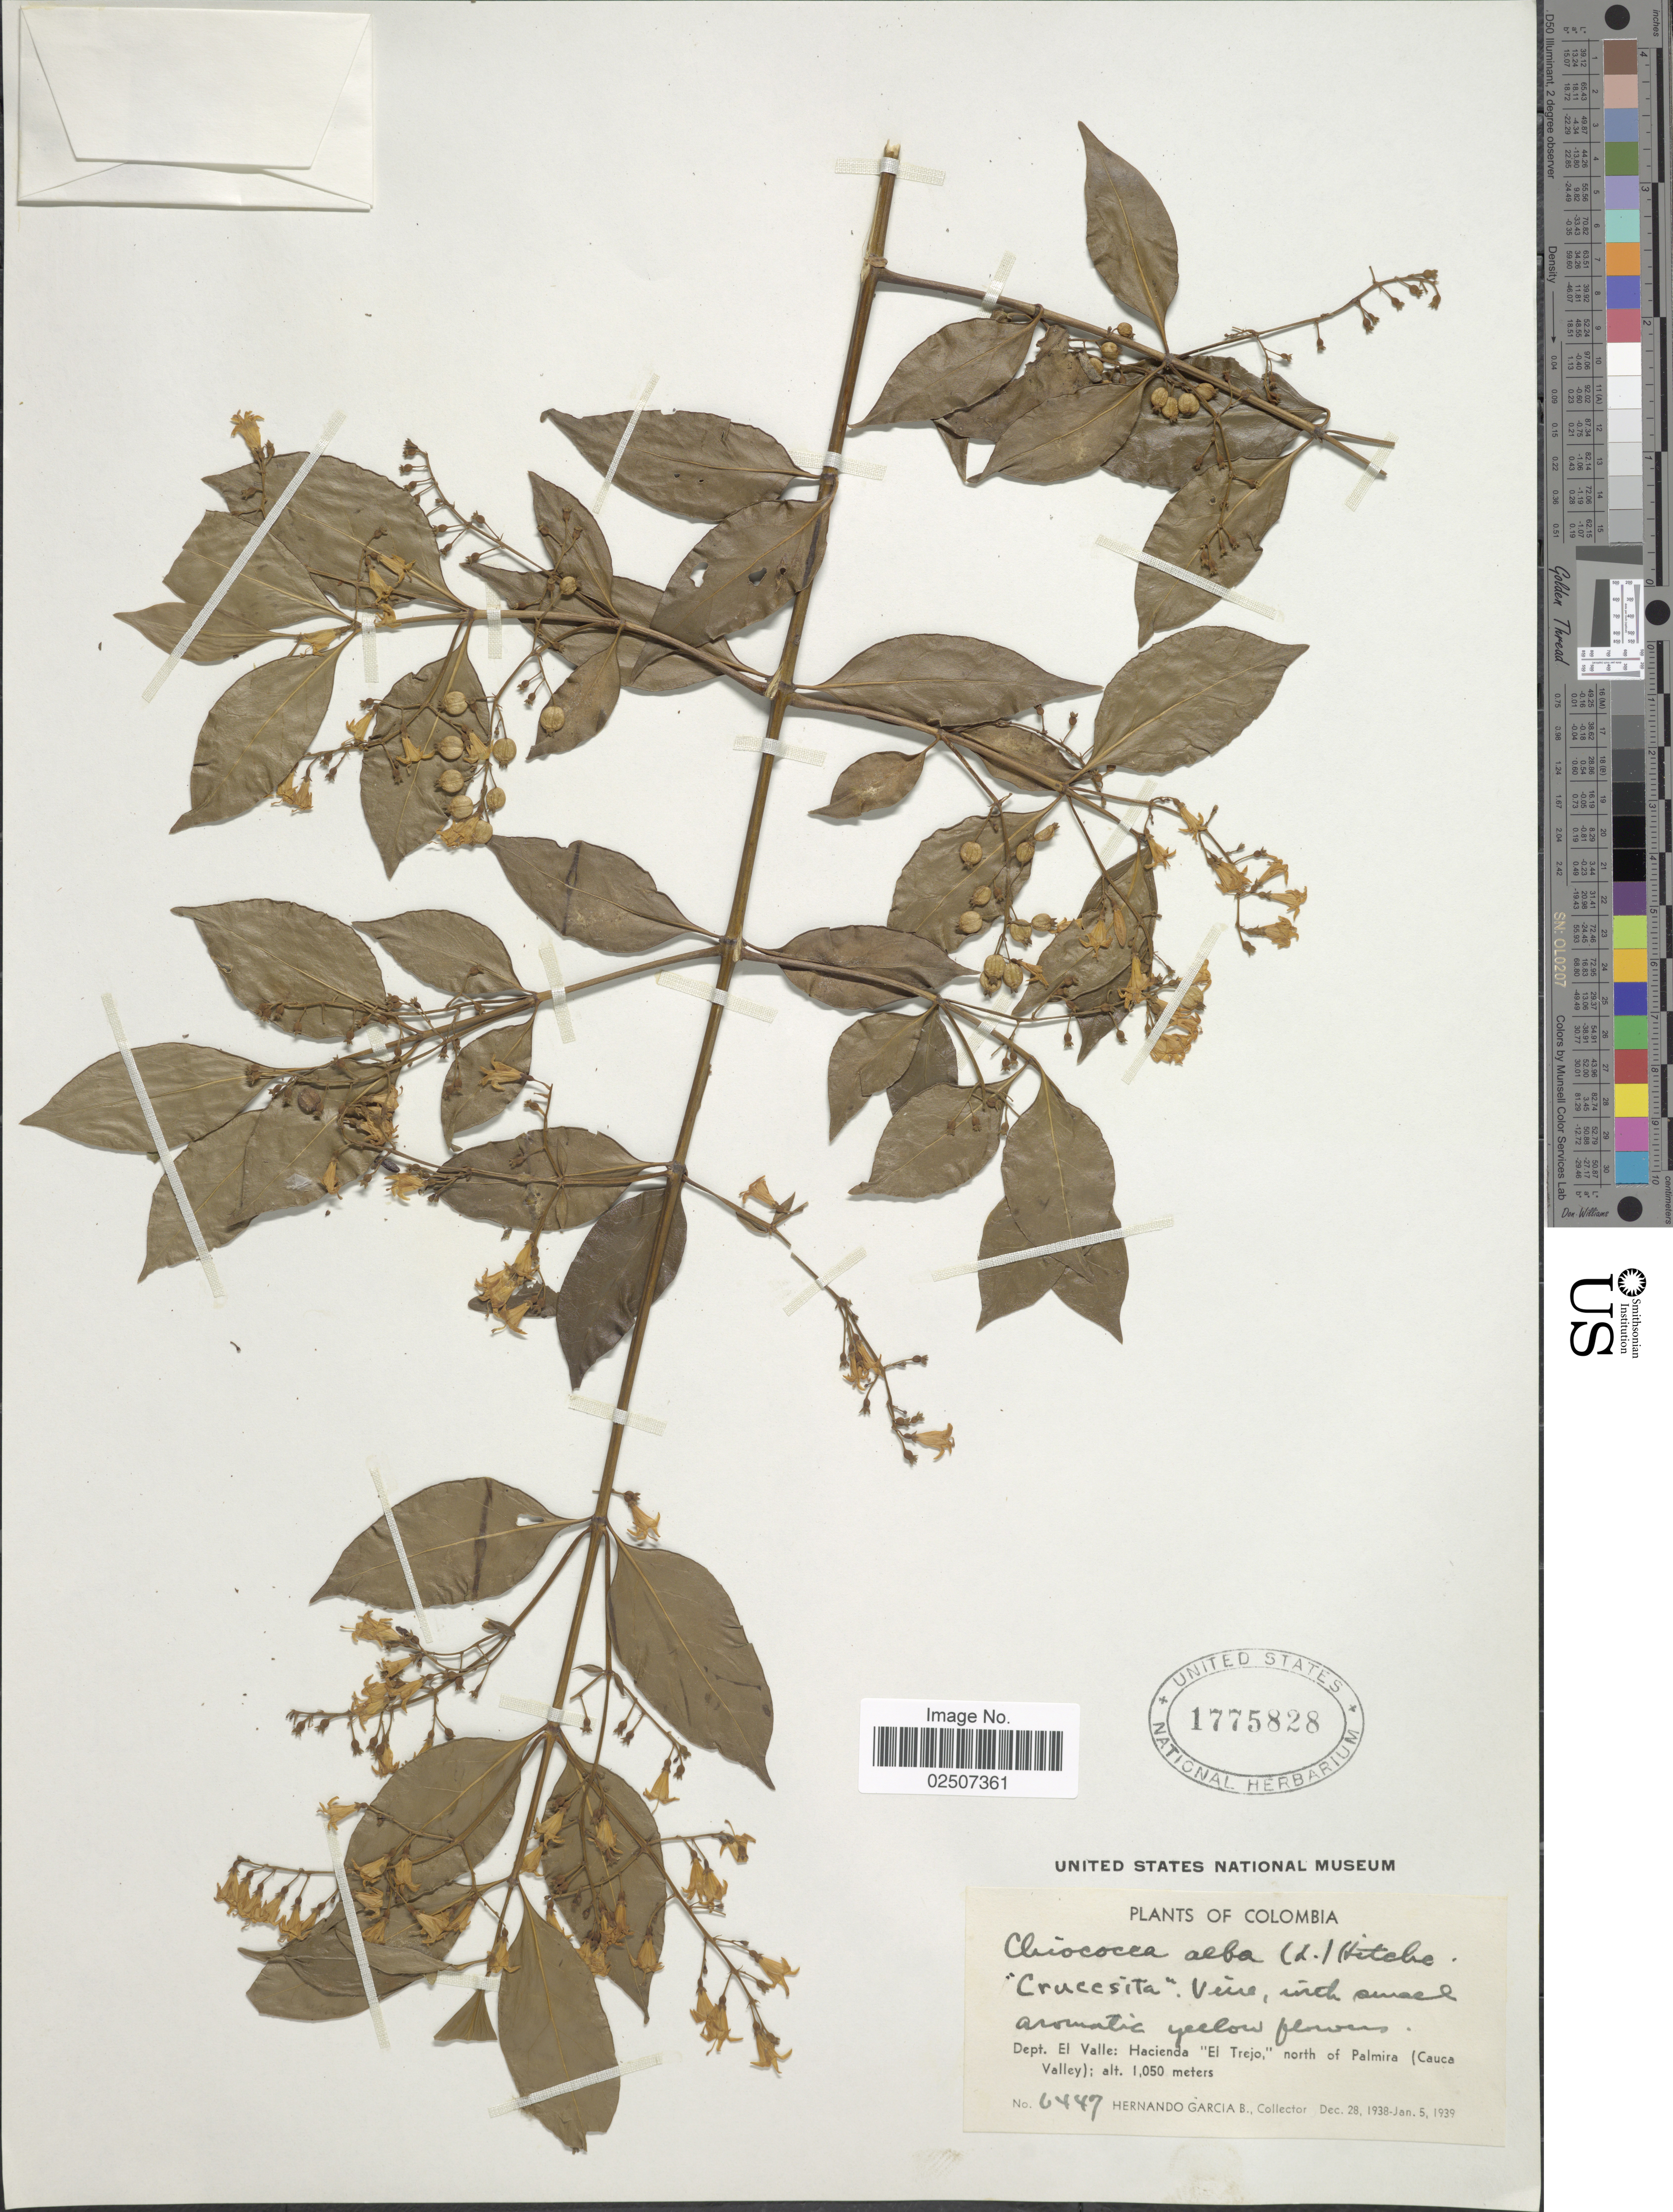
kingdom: Plantae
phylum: Tracheophyta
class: Magnoliopsida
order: Gentianales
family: Rubiaceae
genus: Chiococca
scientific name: Chiococca alba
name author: (L.) Hitchc.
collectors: H. García Barriga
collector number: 6447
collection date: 1938-12-28/1939-01-05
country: Colombia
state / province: Valle del Cauca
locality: Dept. El Valle: Hacienda "El Trejo", north of Palmira (Cauca Valley)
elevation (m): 1050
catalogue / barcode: US 1775828